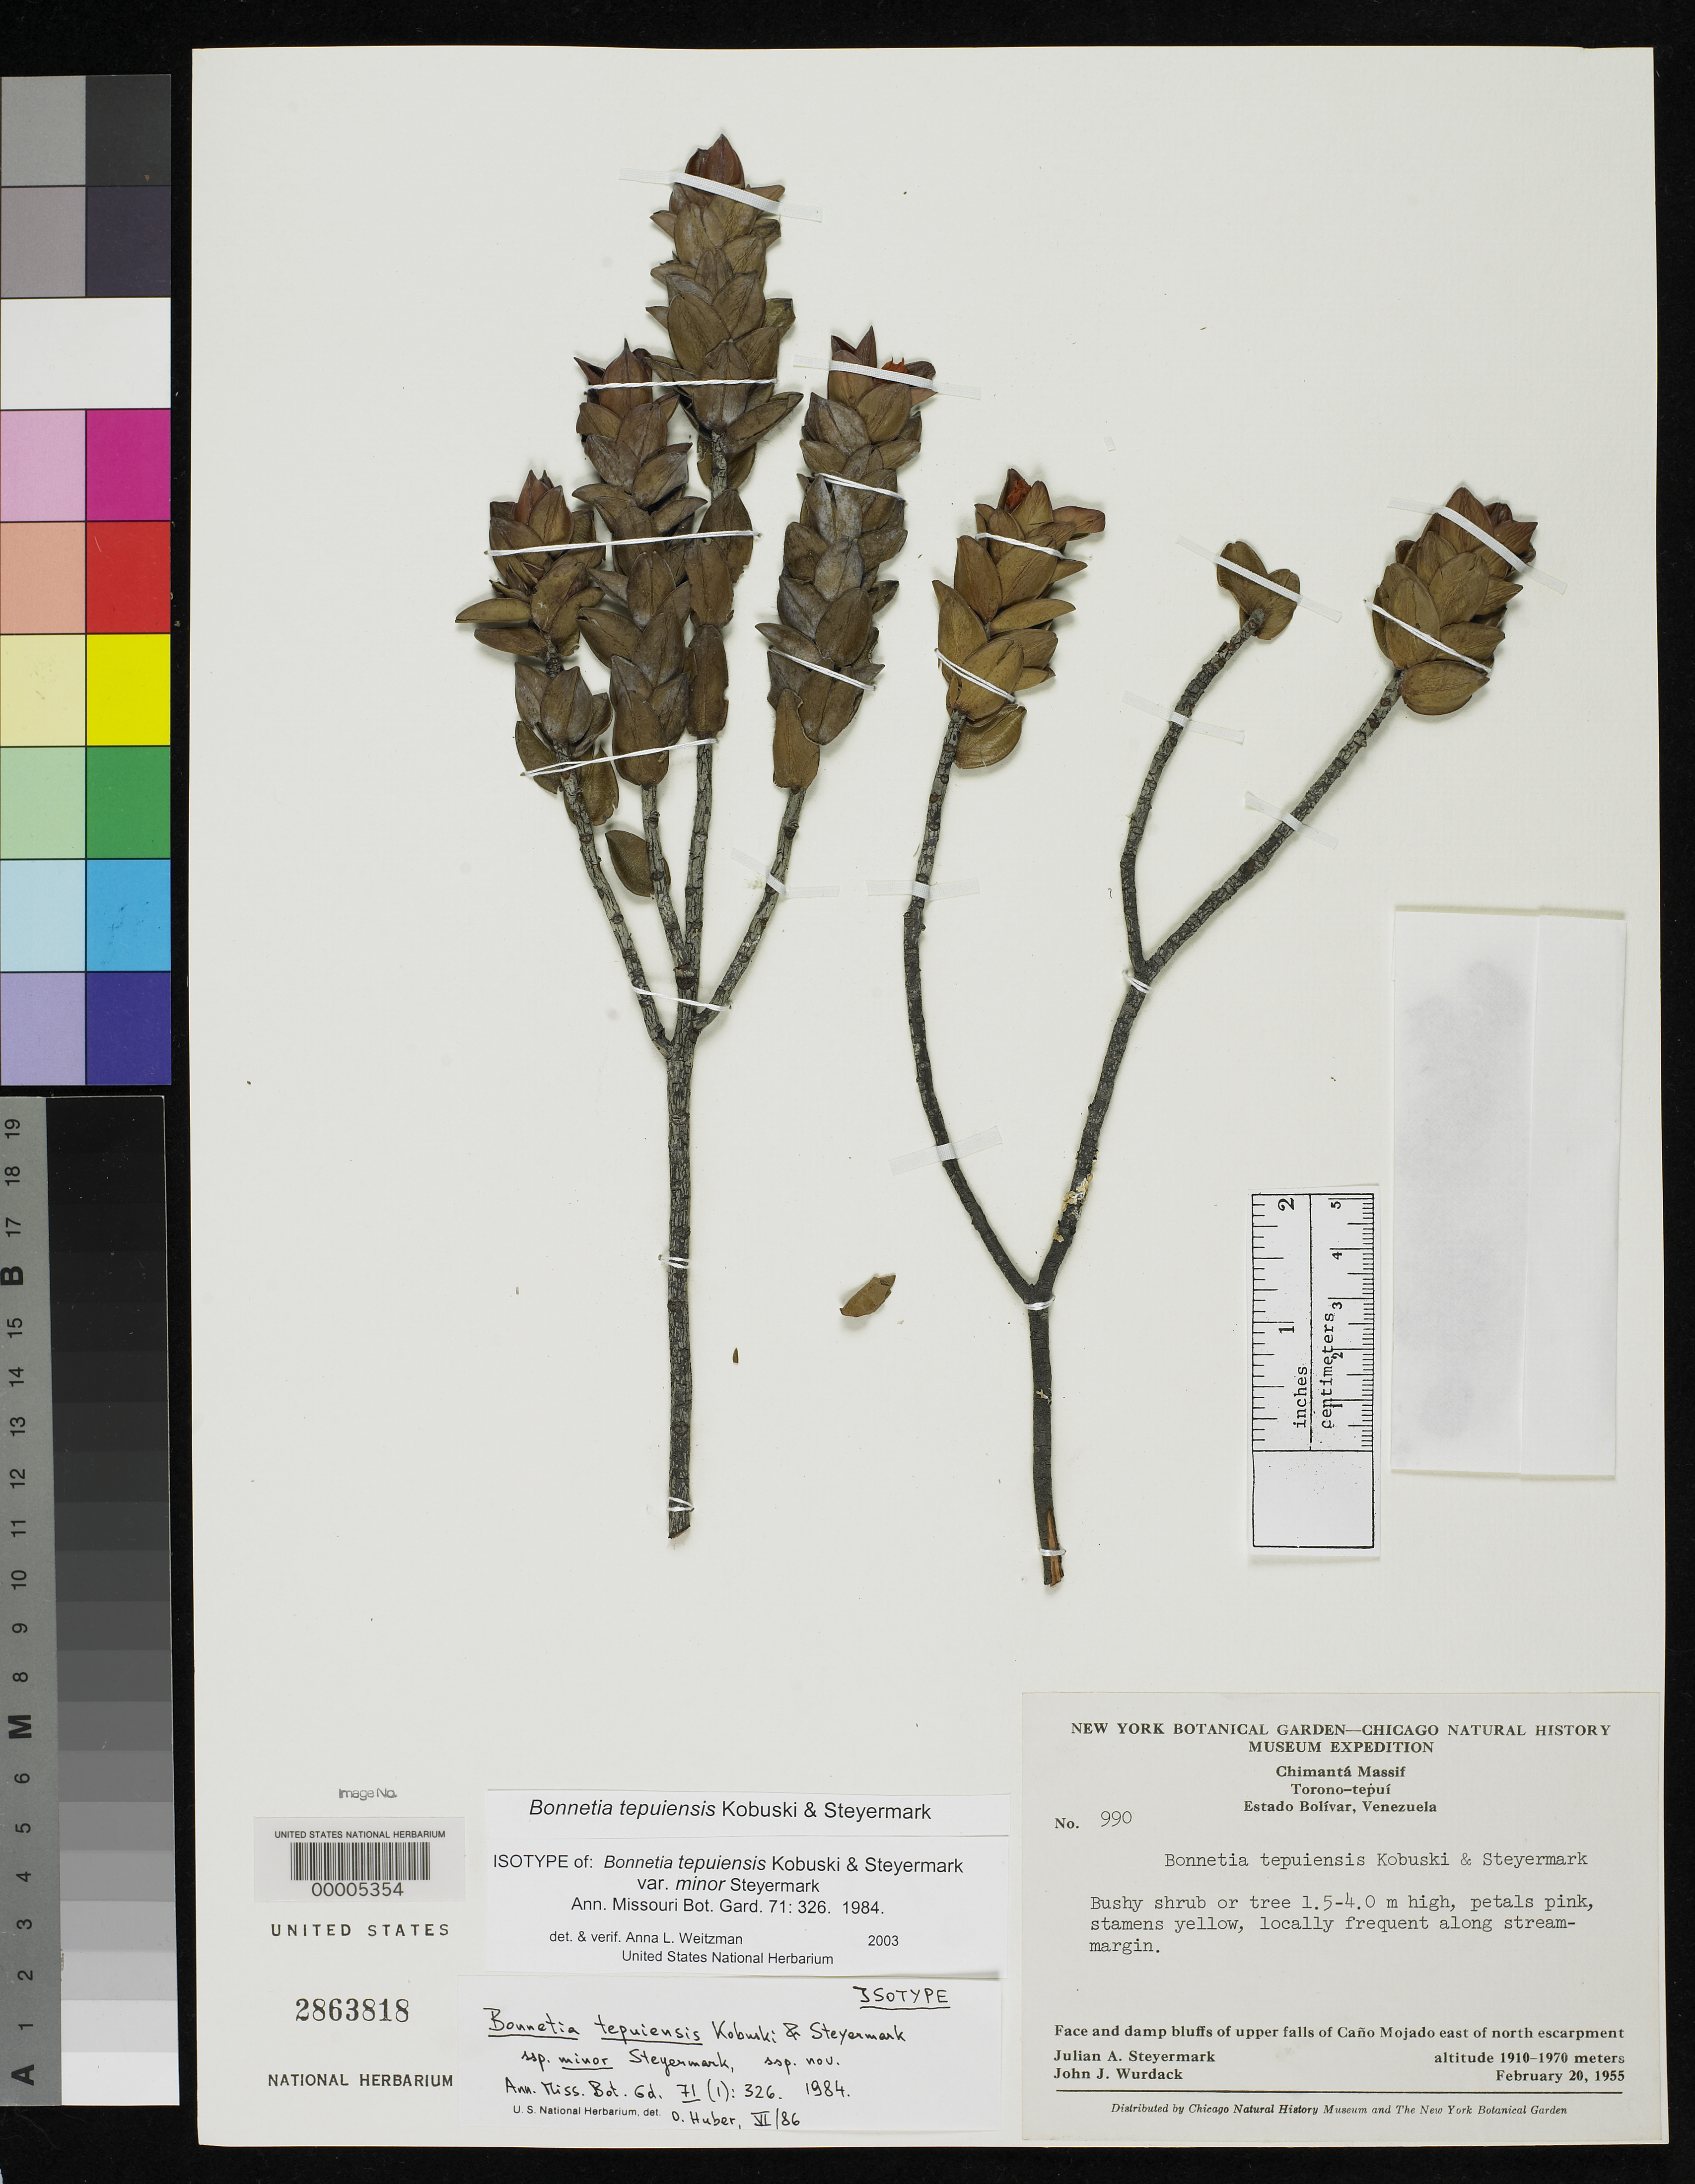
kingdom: Plantae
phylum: Tracheophyta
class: Magnoliopsida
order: Malpighiales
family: Bonnetiaceae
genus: Bonnetia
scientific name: Bonnetia tepuiensis subsp. minor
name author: Steyerm.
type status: Isotype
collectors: J. Steyermark & J. J. Wurdack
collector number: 990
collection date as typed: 20 Feb 1955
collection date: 1955-02-20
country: Venezuela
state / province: Bolivar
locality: Torono-tepui, falls of Cano Mojado E of north escarpment.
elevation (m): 1910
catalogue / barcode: US 2863818